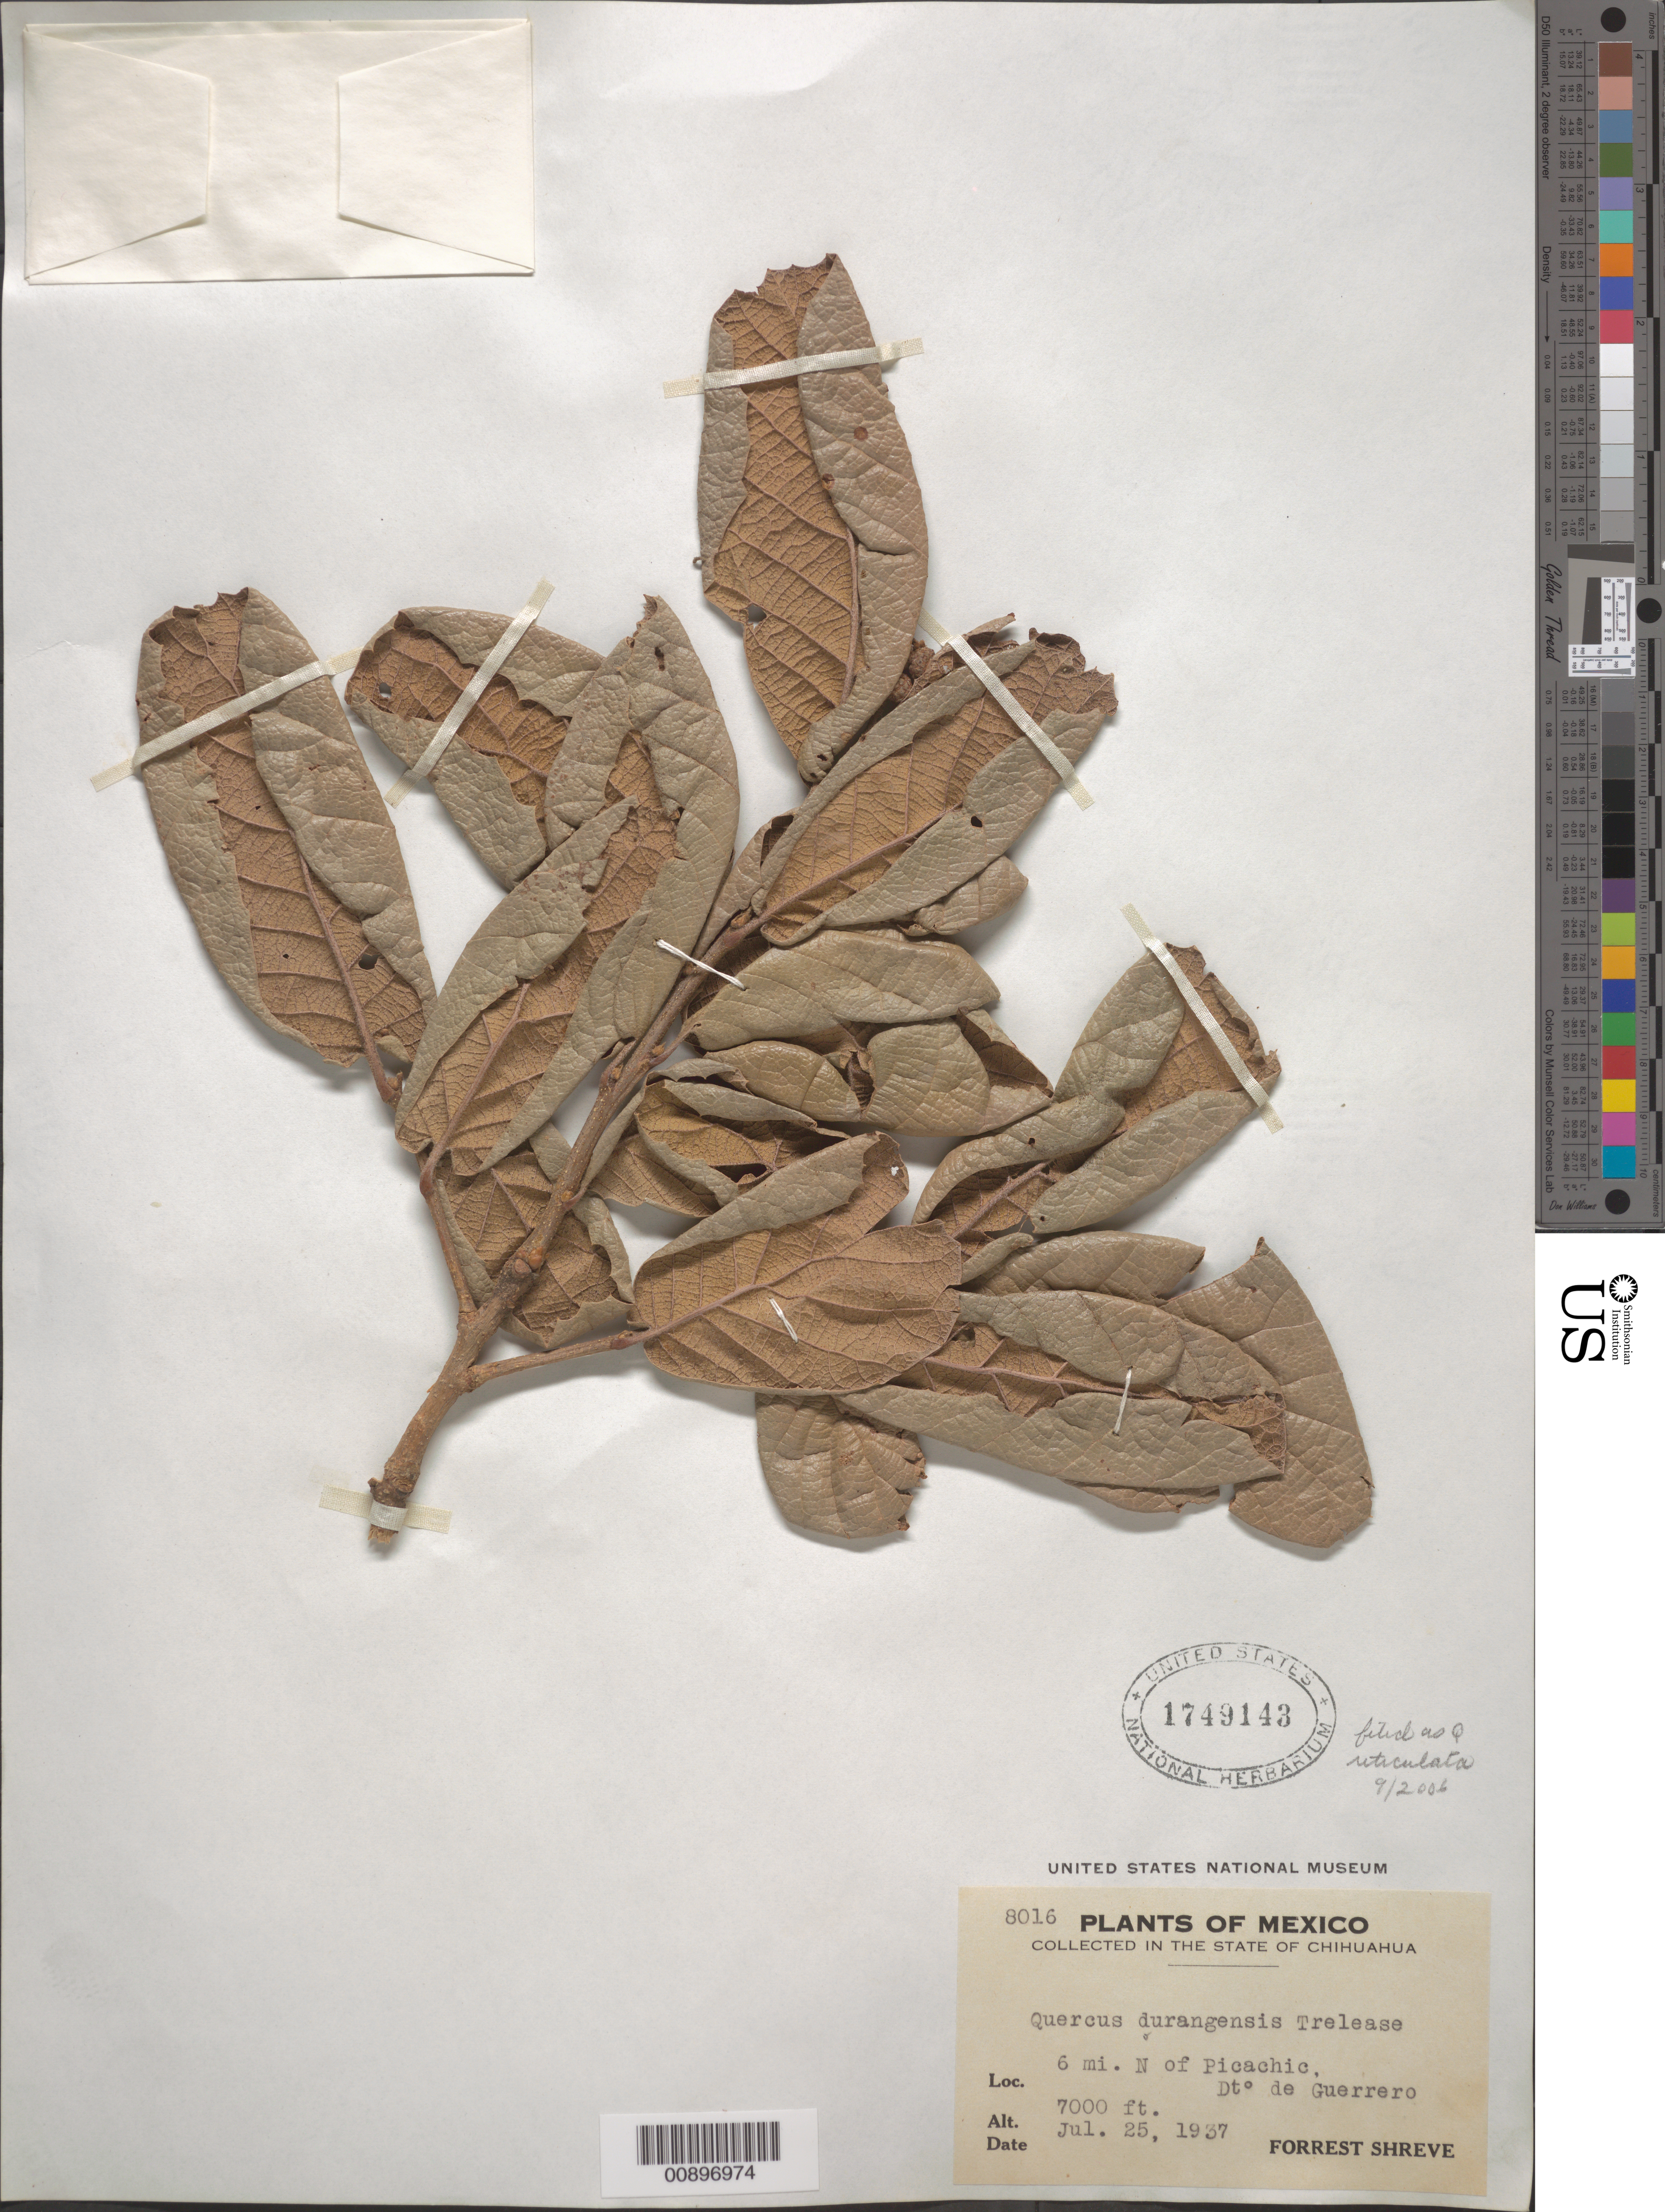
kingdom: Plantae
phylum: Tracheophyta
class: Magnoliopsida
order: Fagales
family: Fagaceae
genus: Quercus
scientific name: Quercus reticulata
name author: Humb. & Bonpl.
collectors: F. Shreve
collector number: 8016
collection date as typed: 25 Jul 1937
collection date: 1937-07-25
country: Mexico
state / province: Chihuahua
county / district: Guerrero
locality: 6 mi. N of Picachic, Dto. de Guerrero, Chihuahua.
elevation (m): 2134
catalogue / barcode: US 1749143